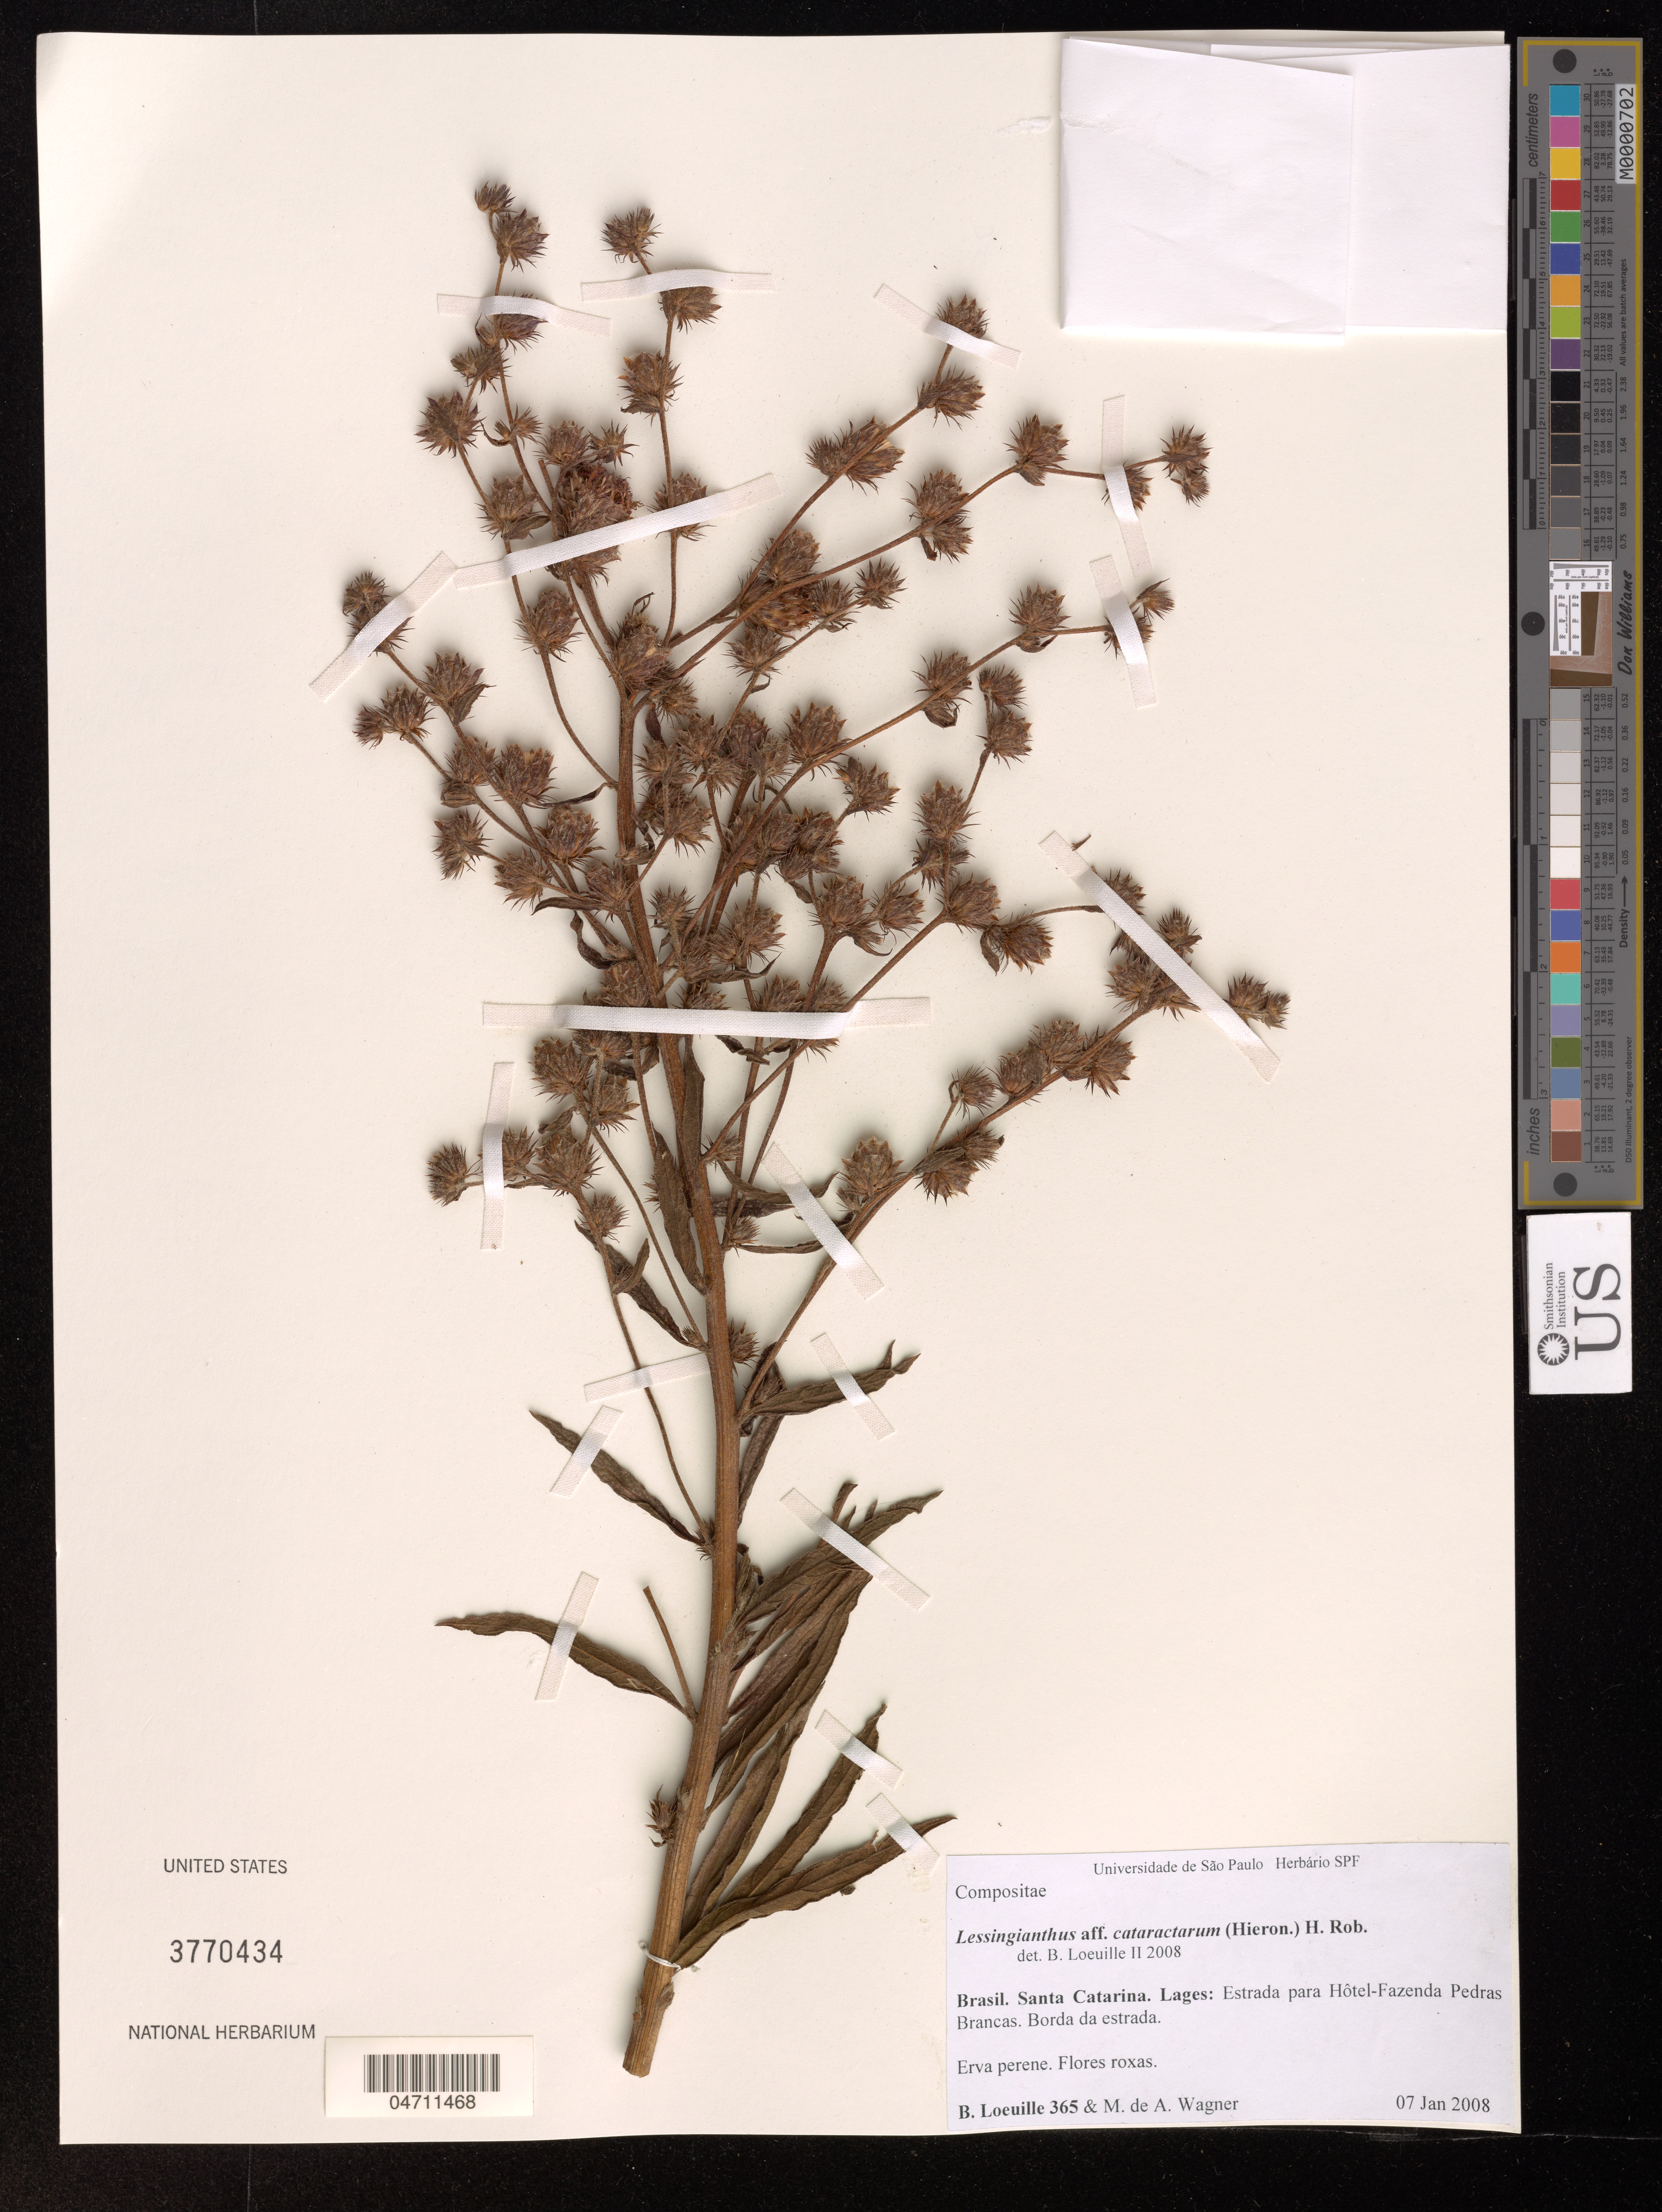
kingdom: Plantae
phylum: Tracheophyta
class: Magnoliopsida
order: Asterales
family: Asteraceae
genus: Lessingianthus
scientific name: Lessingianthus cataractarum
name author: (Hieron.) H. Rob.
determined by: Loeuille, B.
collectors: B. Loeuille & A. M. Wagner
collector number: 365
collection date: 2008-01-07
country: Brazil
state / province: Santa Catarina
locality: Lages: Estrada para Hôtel-Fazenda Pedras Brancas, Borda da estrada.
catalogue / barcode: US 3770434